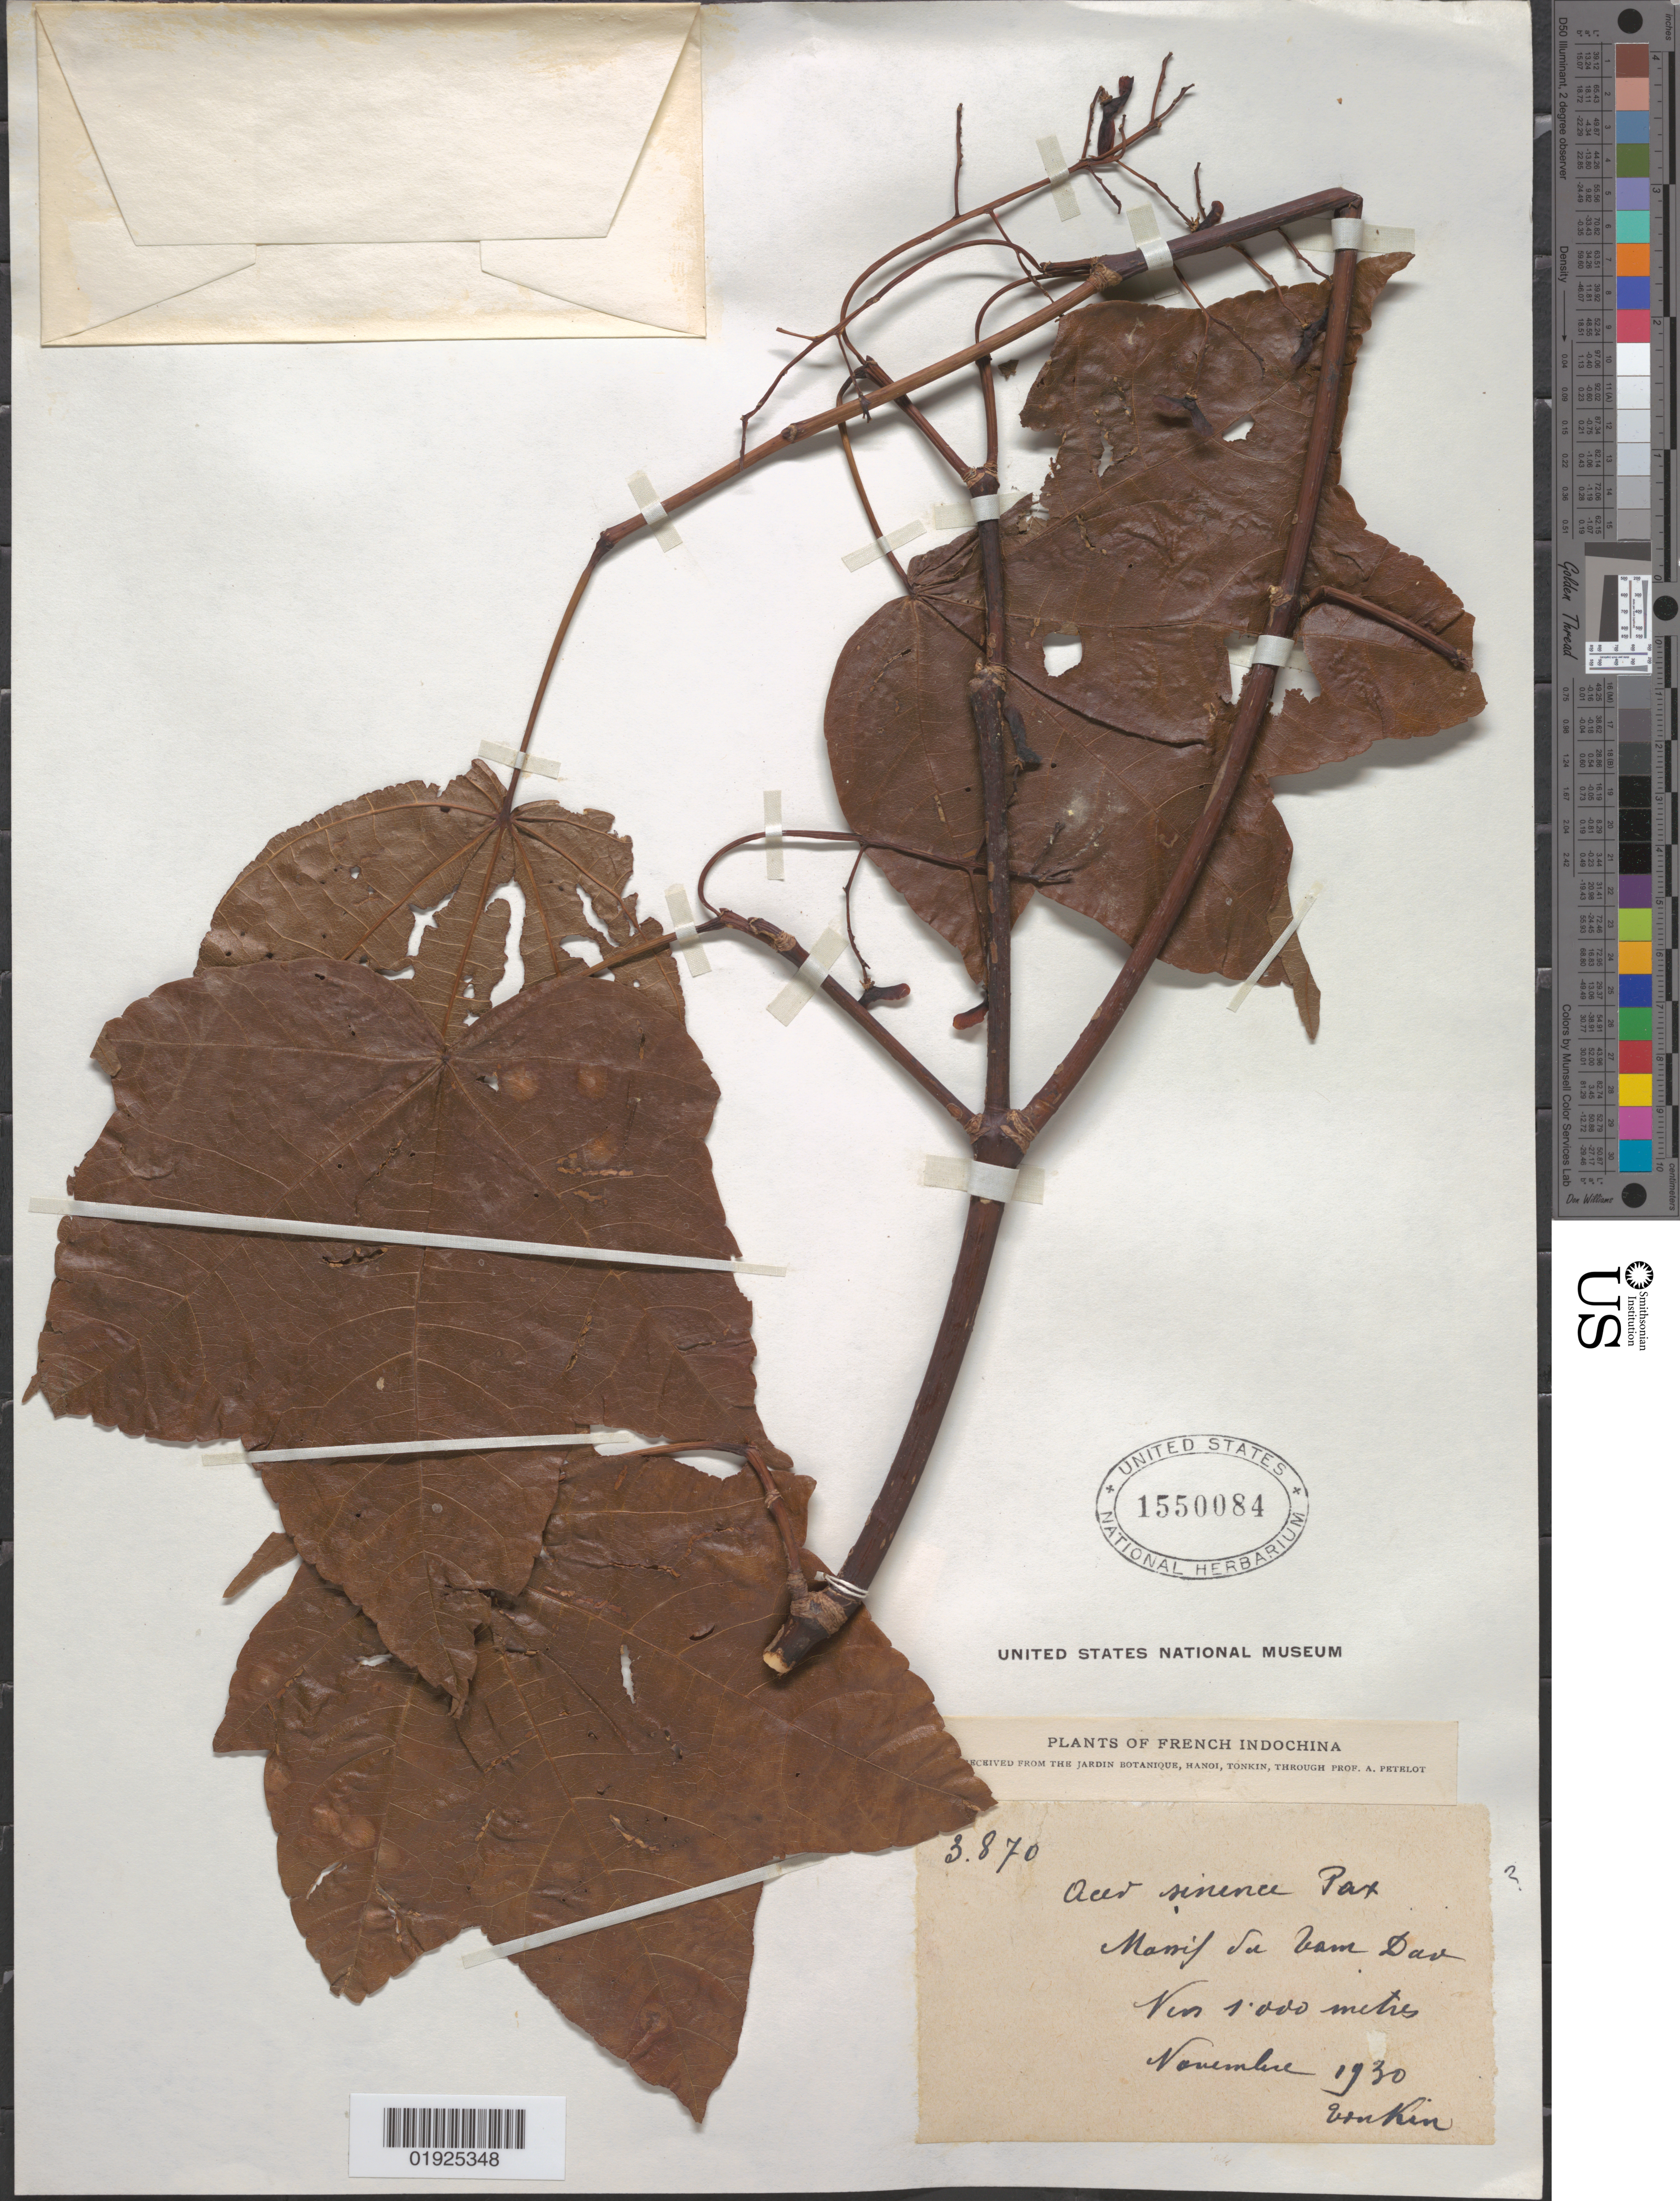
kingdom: Plantae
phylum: Tracheophyta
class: Magnoliopsida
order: Sapindales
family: Sapindaceae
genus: Acer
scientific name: Acer sinense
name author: Pax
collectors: A. Petelot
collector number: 3870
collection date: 1930-11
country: Vietnam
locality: Massif du Nam Dan [?], Tonkin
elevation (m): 1000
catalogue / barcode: US 1550084